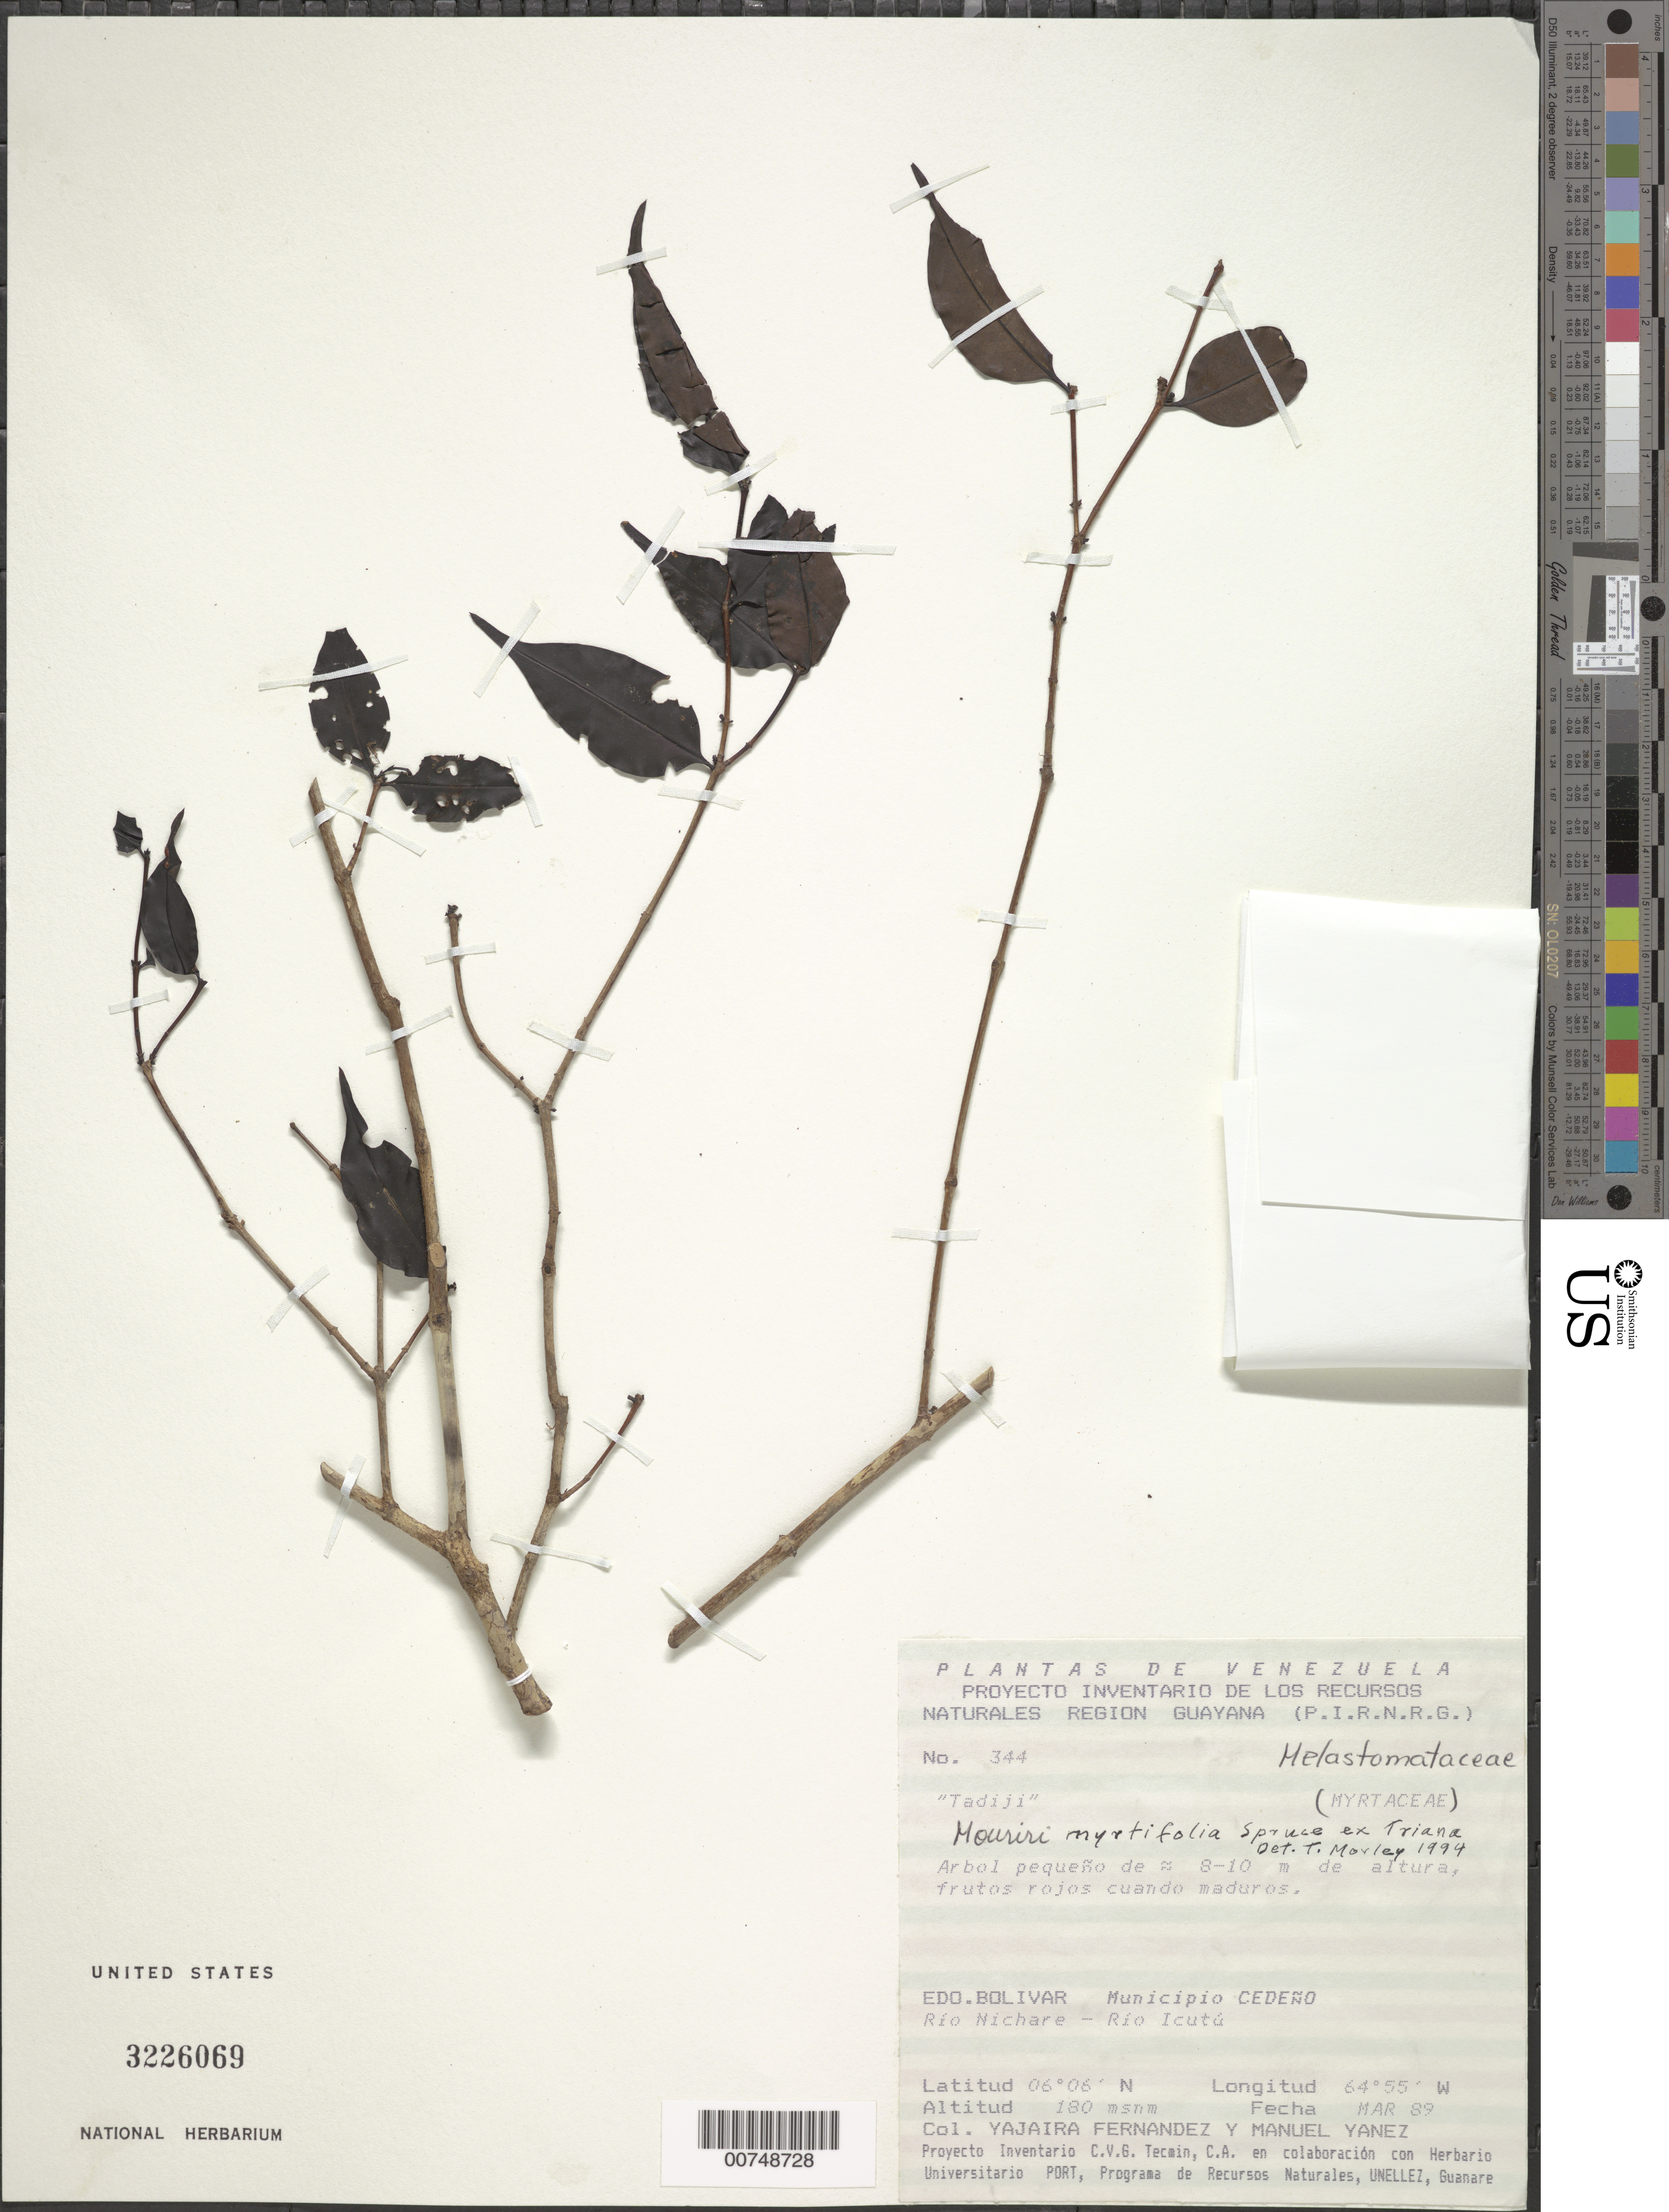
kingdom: Plantae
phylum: Tracheophyta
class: Magnoliopsida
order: Myrtales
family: Melastomataceae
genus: Mouriri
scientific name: Mouriri myrtifolia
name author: Spruce ex Triana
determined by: Morley, T.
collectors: Y. Fernandez & M. Yanez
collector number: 344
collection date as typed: Mar-89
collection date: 1989-03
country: Venezuela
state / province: Bolívar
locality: Mun. Cedeño, Río Nichare - Río Icutu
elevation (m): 180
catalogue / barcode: US 3226069